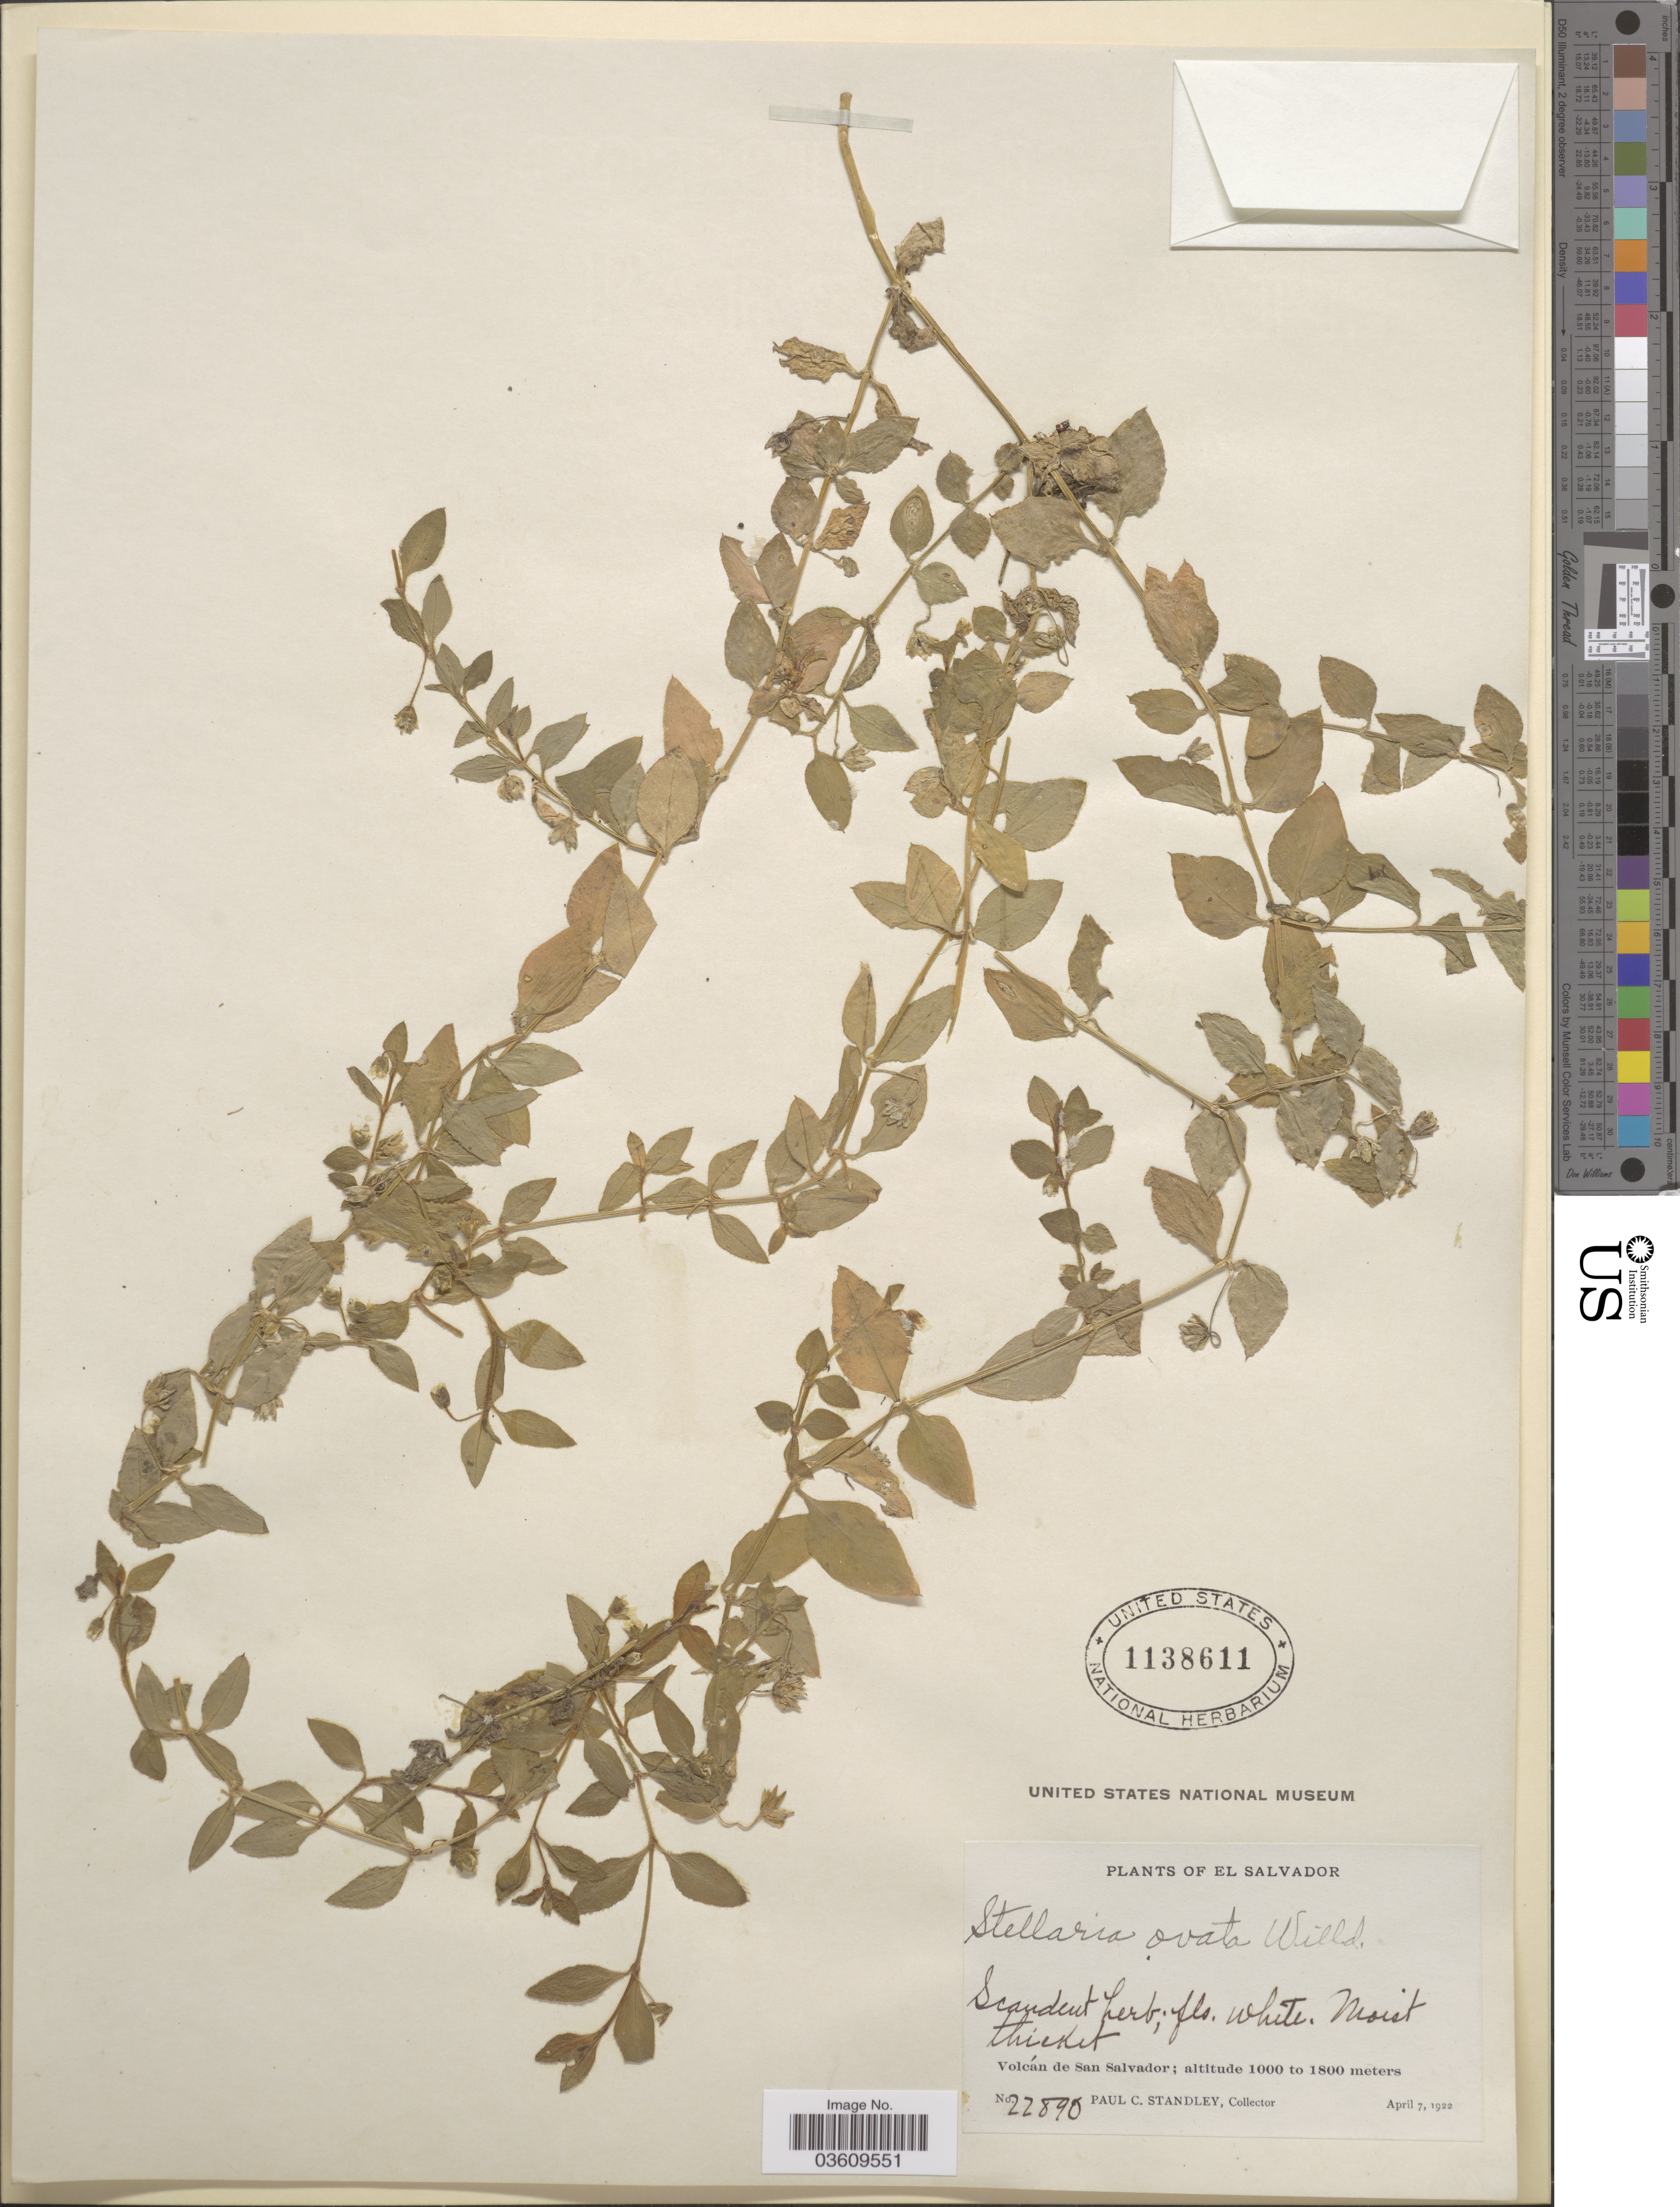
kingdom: Plantae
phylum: Tracheophyta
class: Magnoliopsida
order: Caryophyllales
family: Caryophyllaceae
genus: Stellaria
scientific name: Stellaria ovata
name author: Willd.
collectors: P. C. Standley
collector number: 22890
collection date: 1922-04-07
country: El Salvador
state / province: San Salvador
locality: Volcán de San Salvador.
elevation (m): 1000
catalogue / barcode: US 1138611